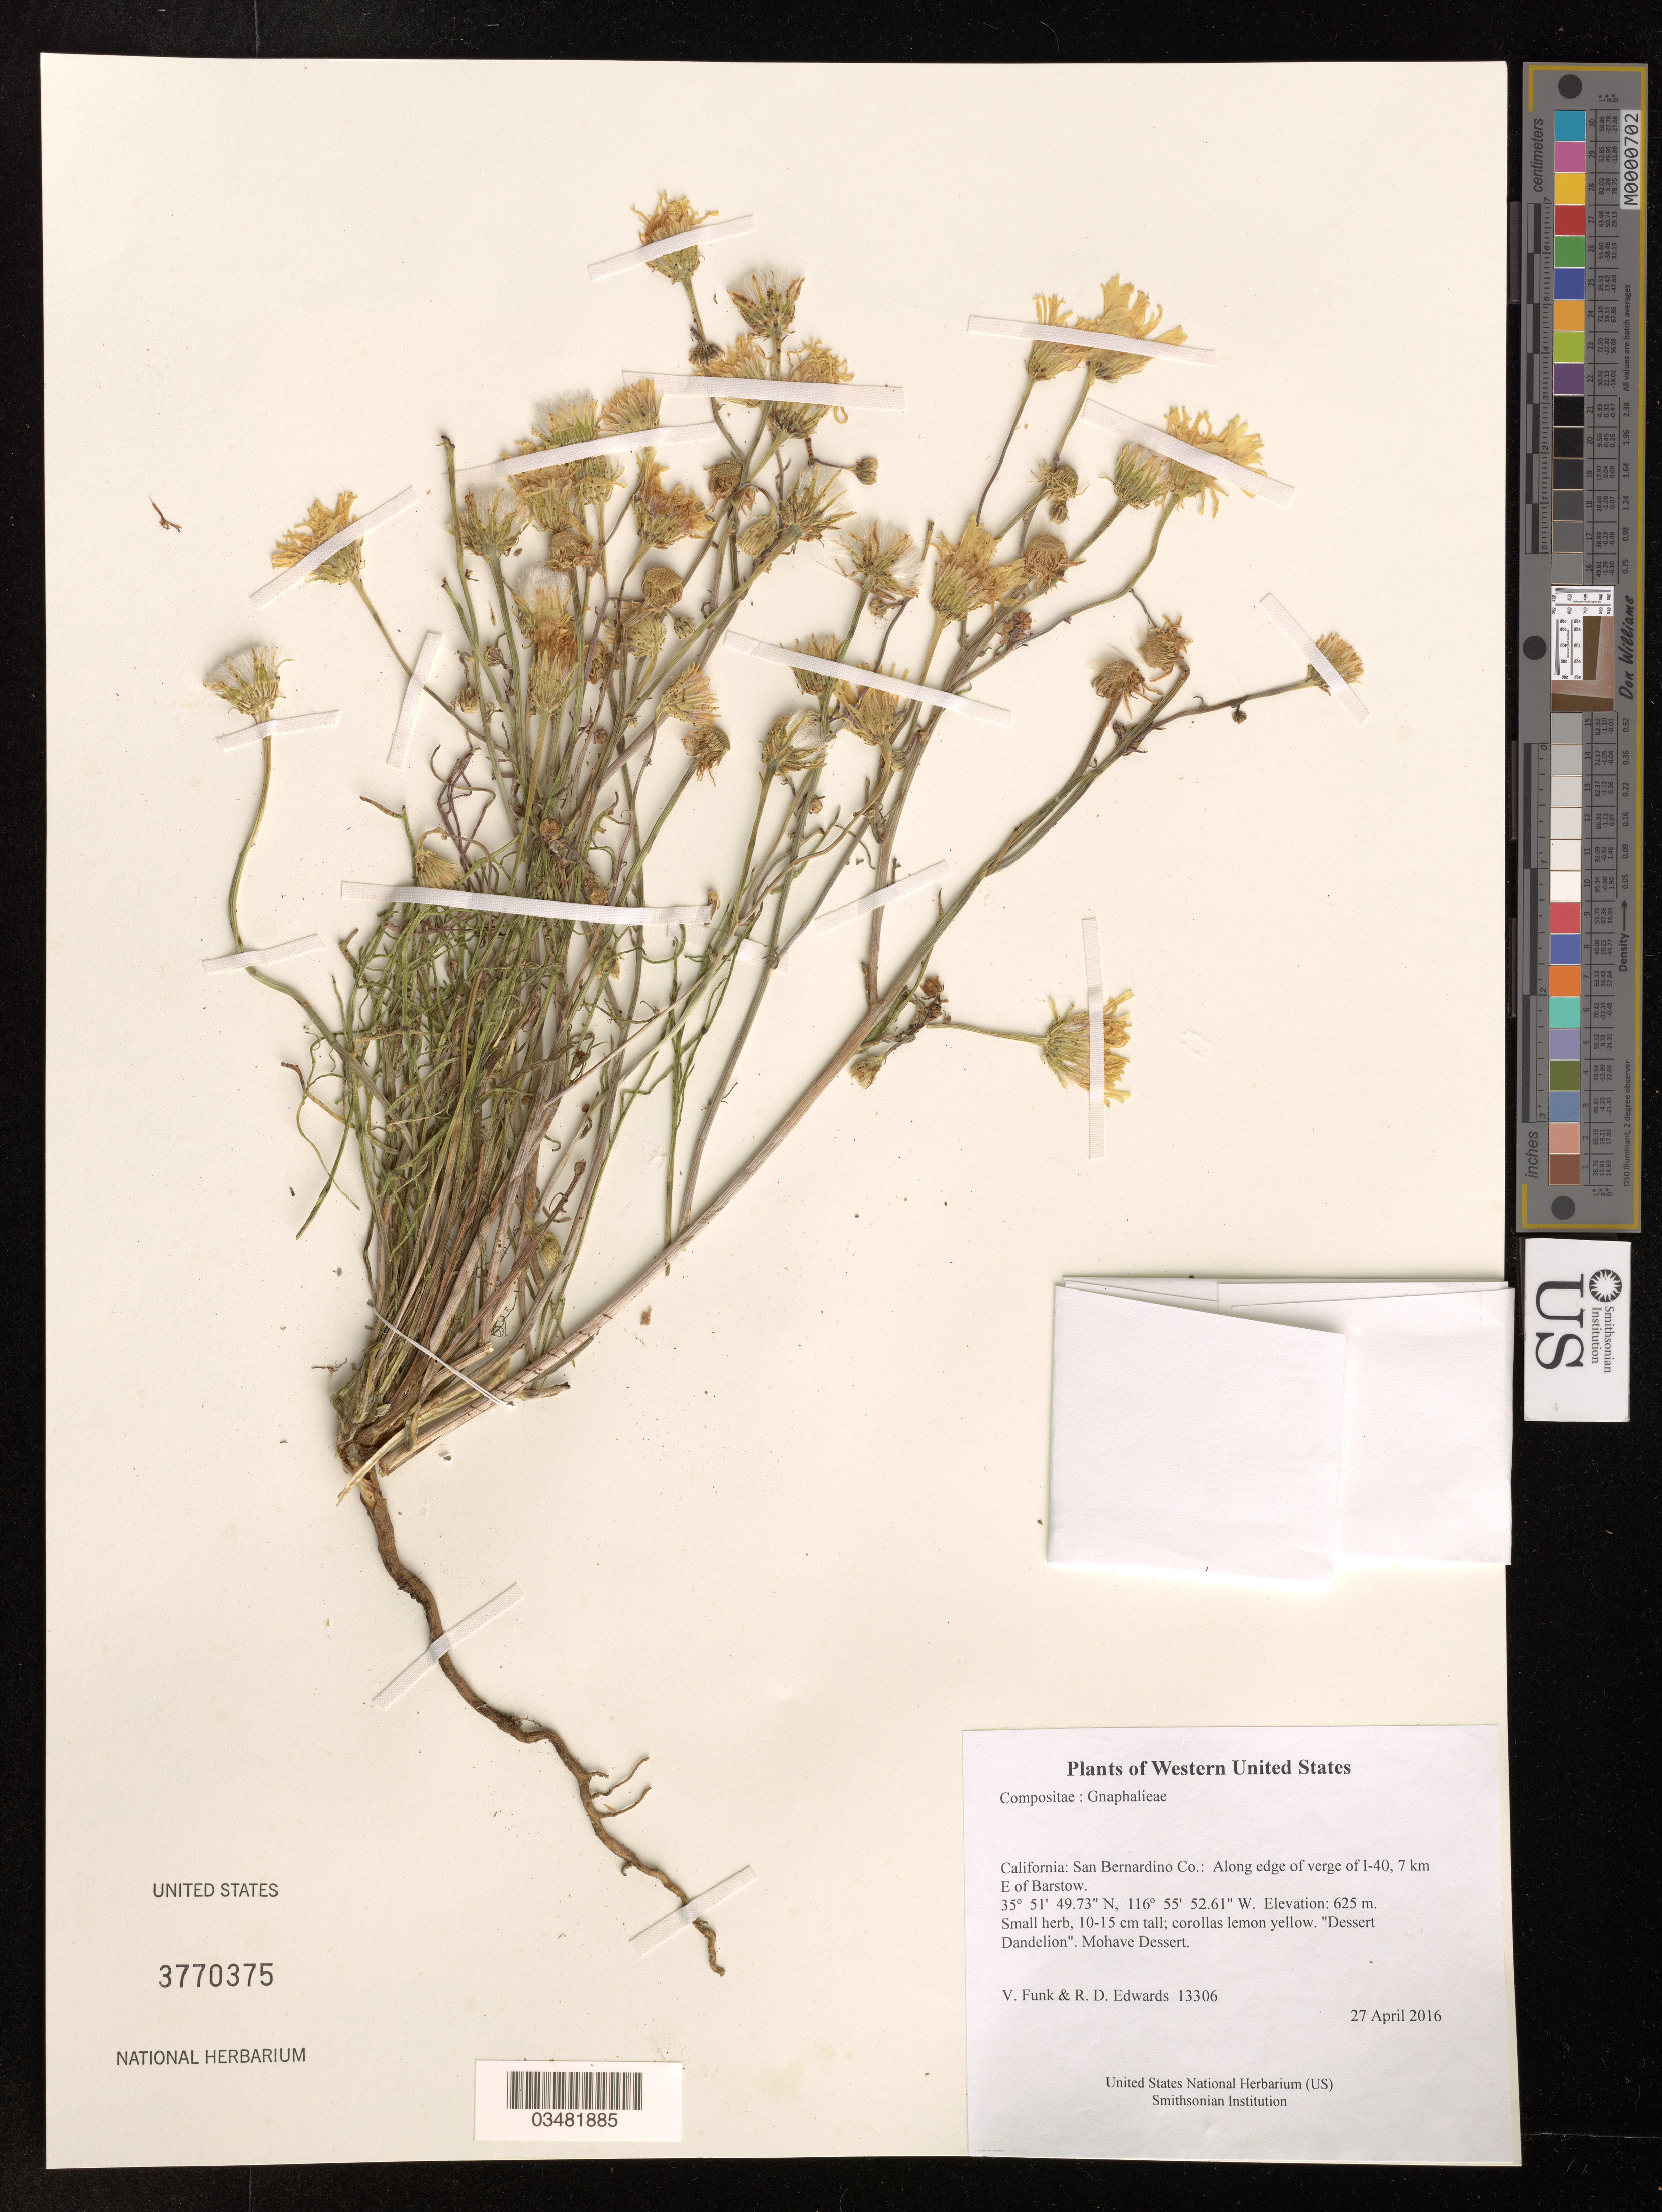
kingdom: Plantae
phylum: Tracheophyta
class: Magnoliopsida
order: Asterales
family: Asteraceae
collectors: R.D. Edwards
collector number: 13306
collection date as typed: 27 April 2016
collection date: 2016-04-27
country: United States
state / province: California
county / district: San Bernardino Co.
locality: Along edge of verge of I-40, 7 km E of Barstow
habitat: Mohave Dessert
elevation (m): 625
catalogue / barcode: US 3770375